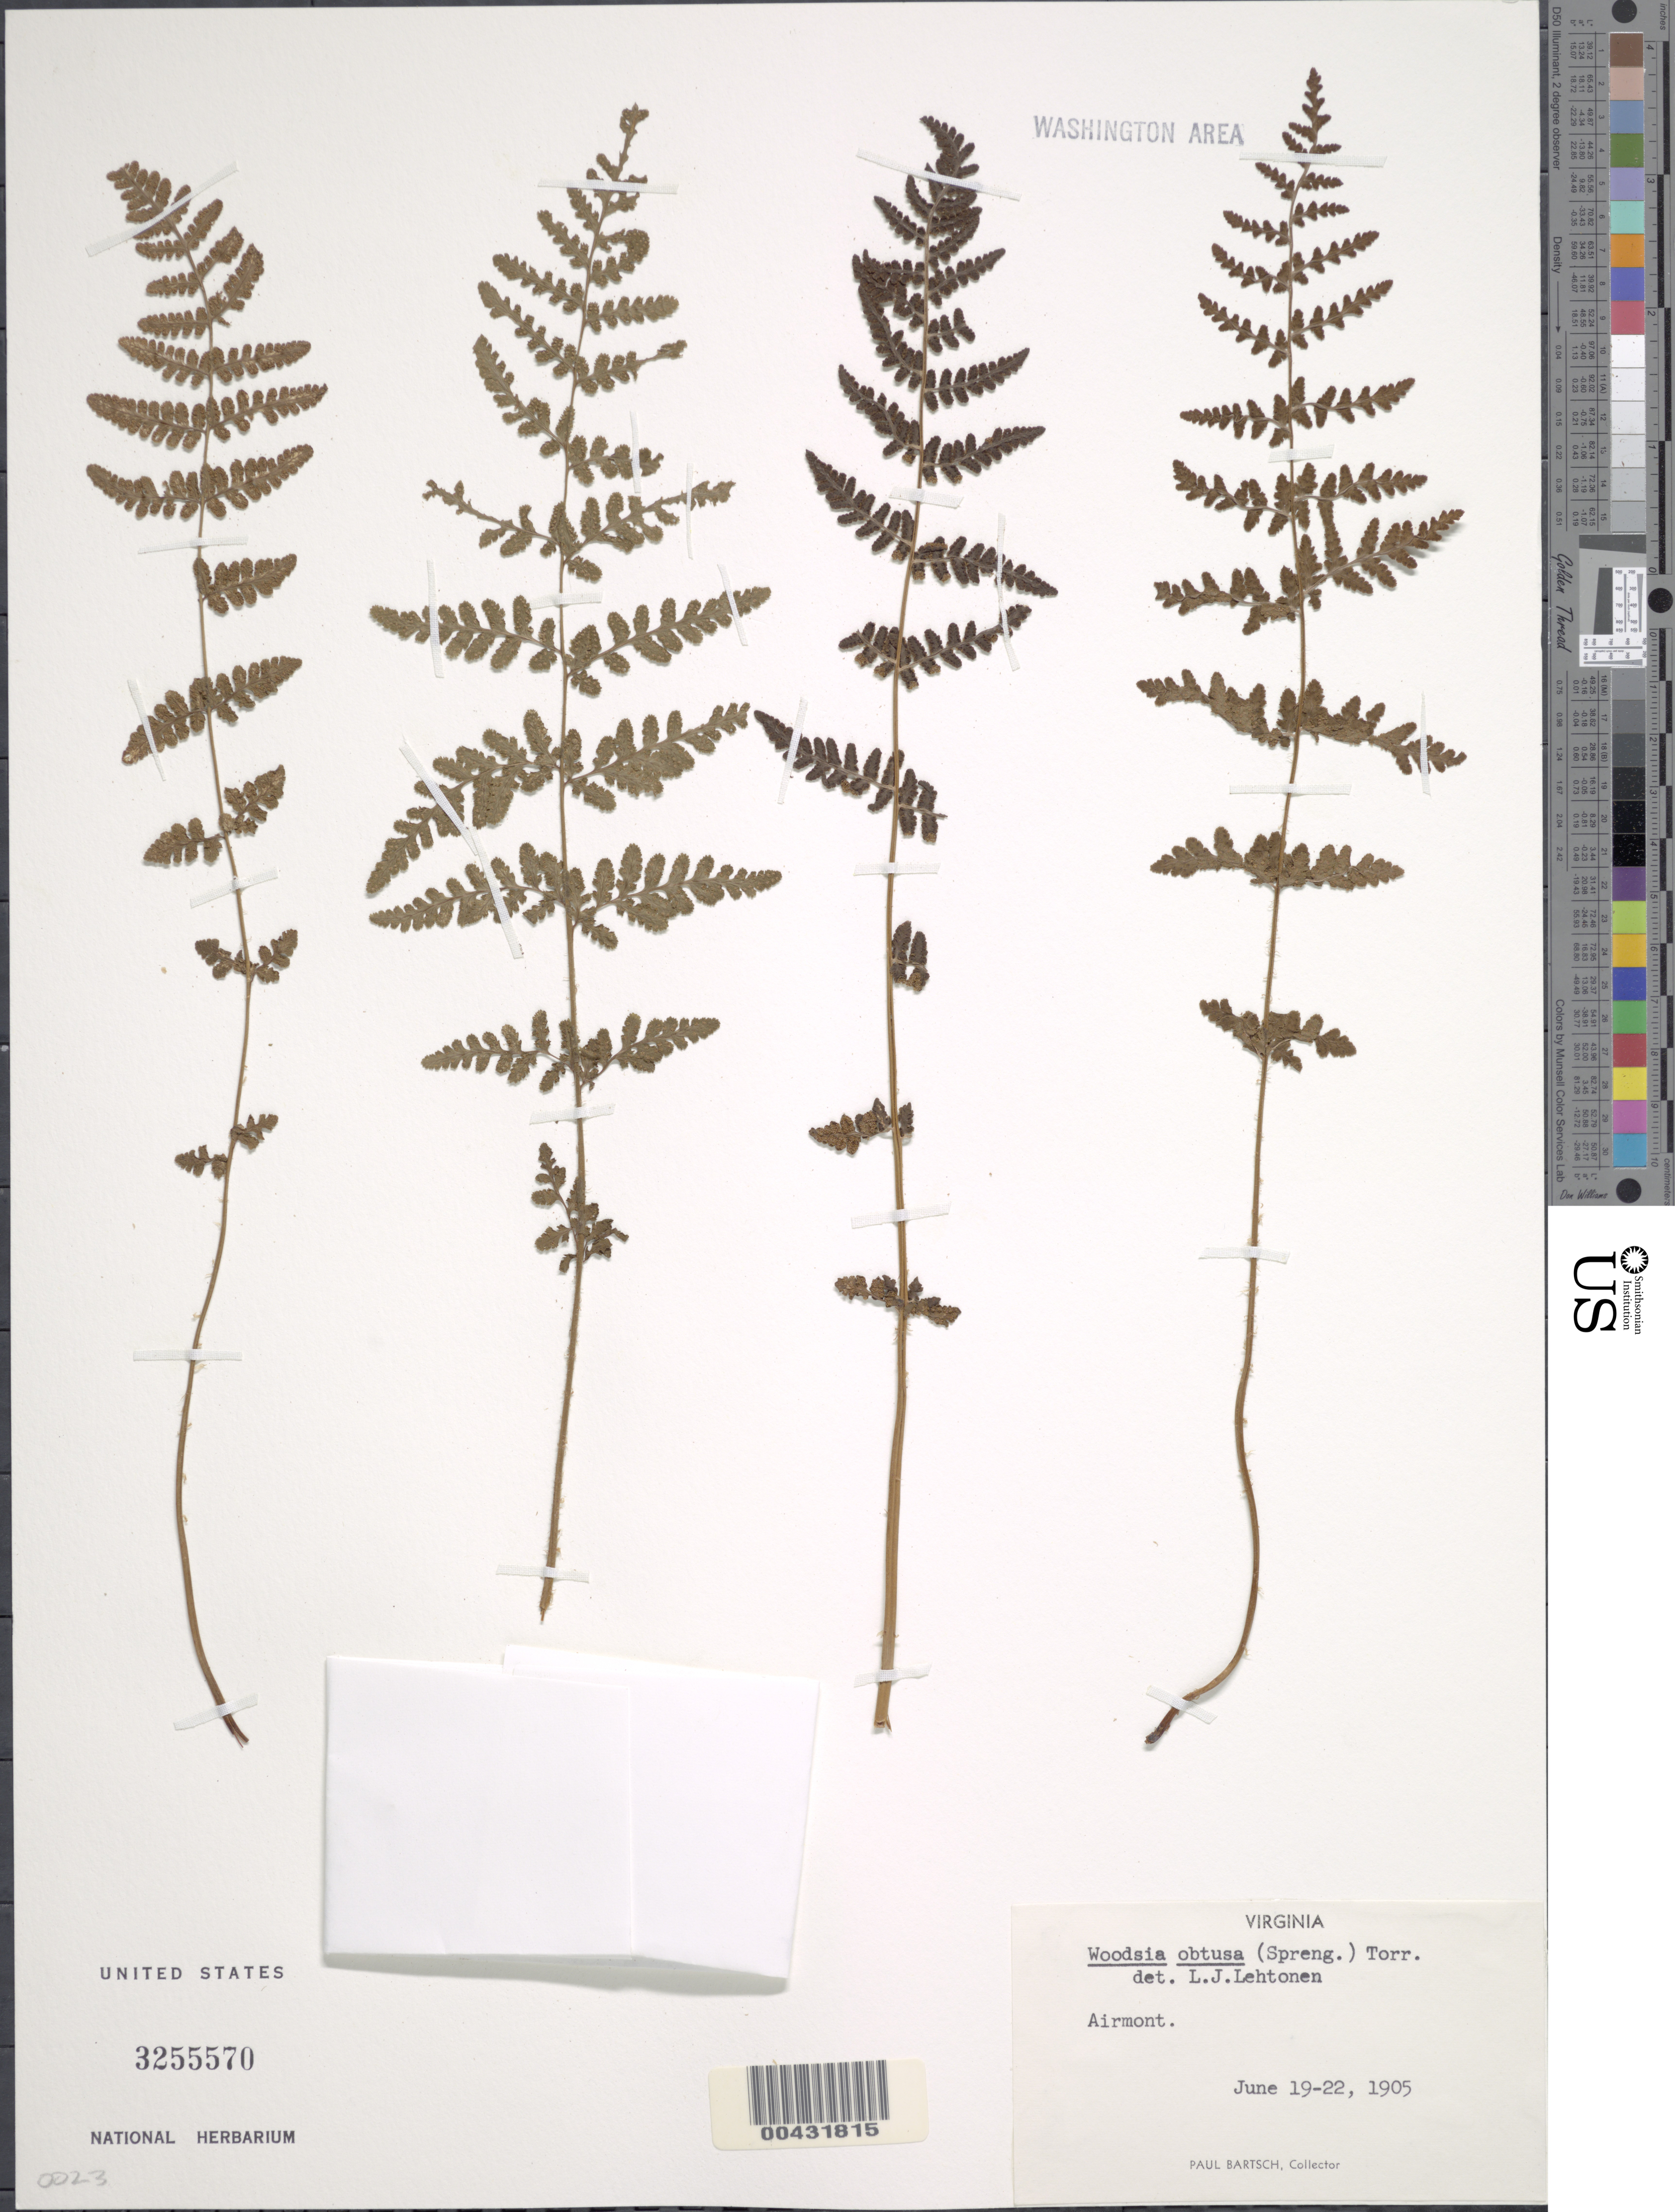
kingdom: Plantae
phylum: Tracheophyta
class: Polypodiopsida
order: Polypodiales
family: Woodsiaceae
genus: Woodsia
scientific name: Woodsia obtusa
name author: (Spreng.) Torr.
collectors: P. Bartsch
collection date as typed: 19 Jun 1905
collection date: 1905-06-19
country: United States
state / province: Virginia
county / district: Loudoun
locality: Airmont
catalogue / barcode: US 3255570